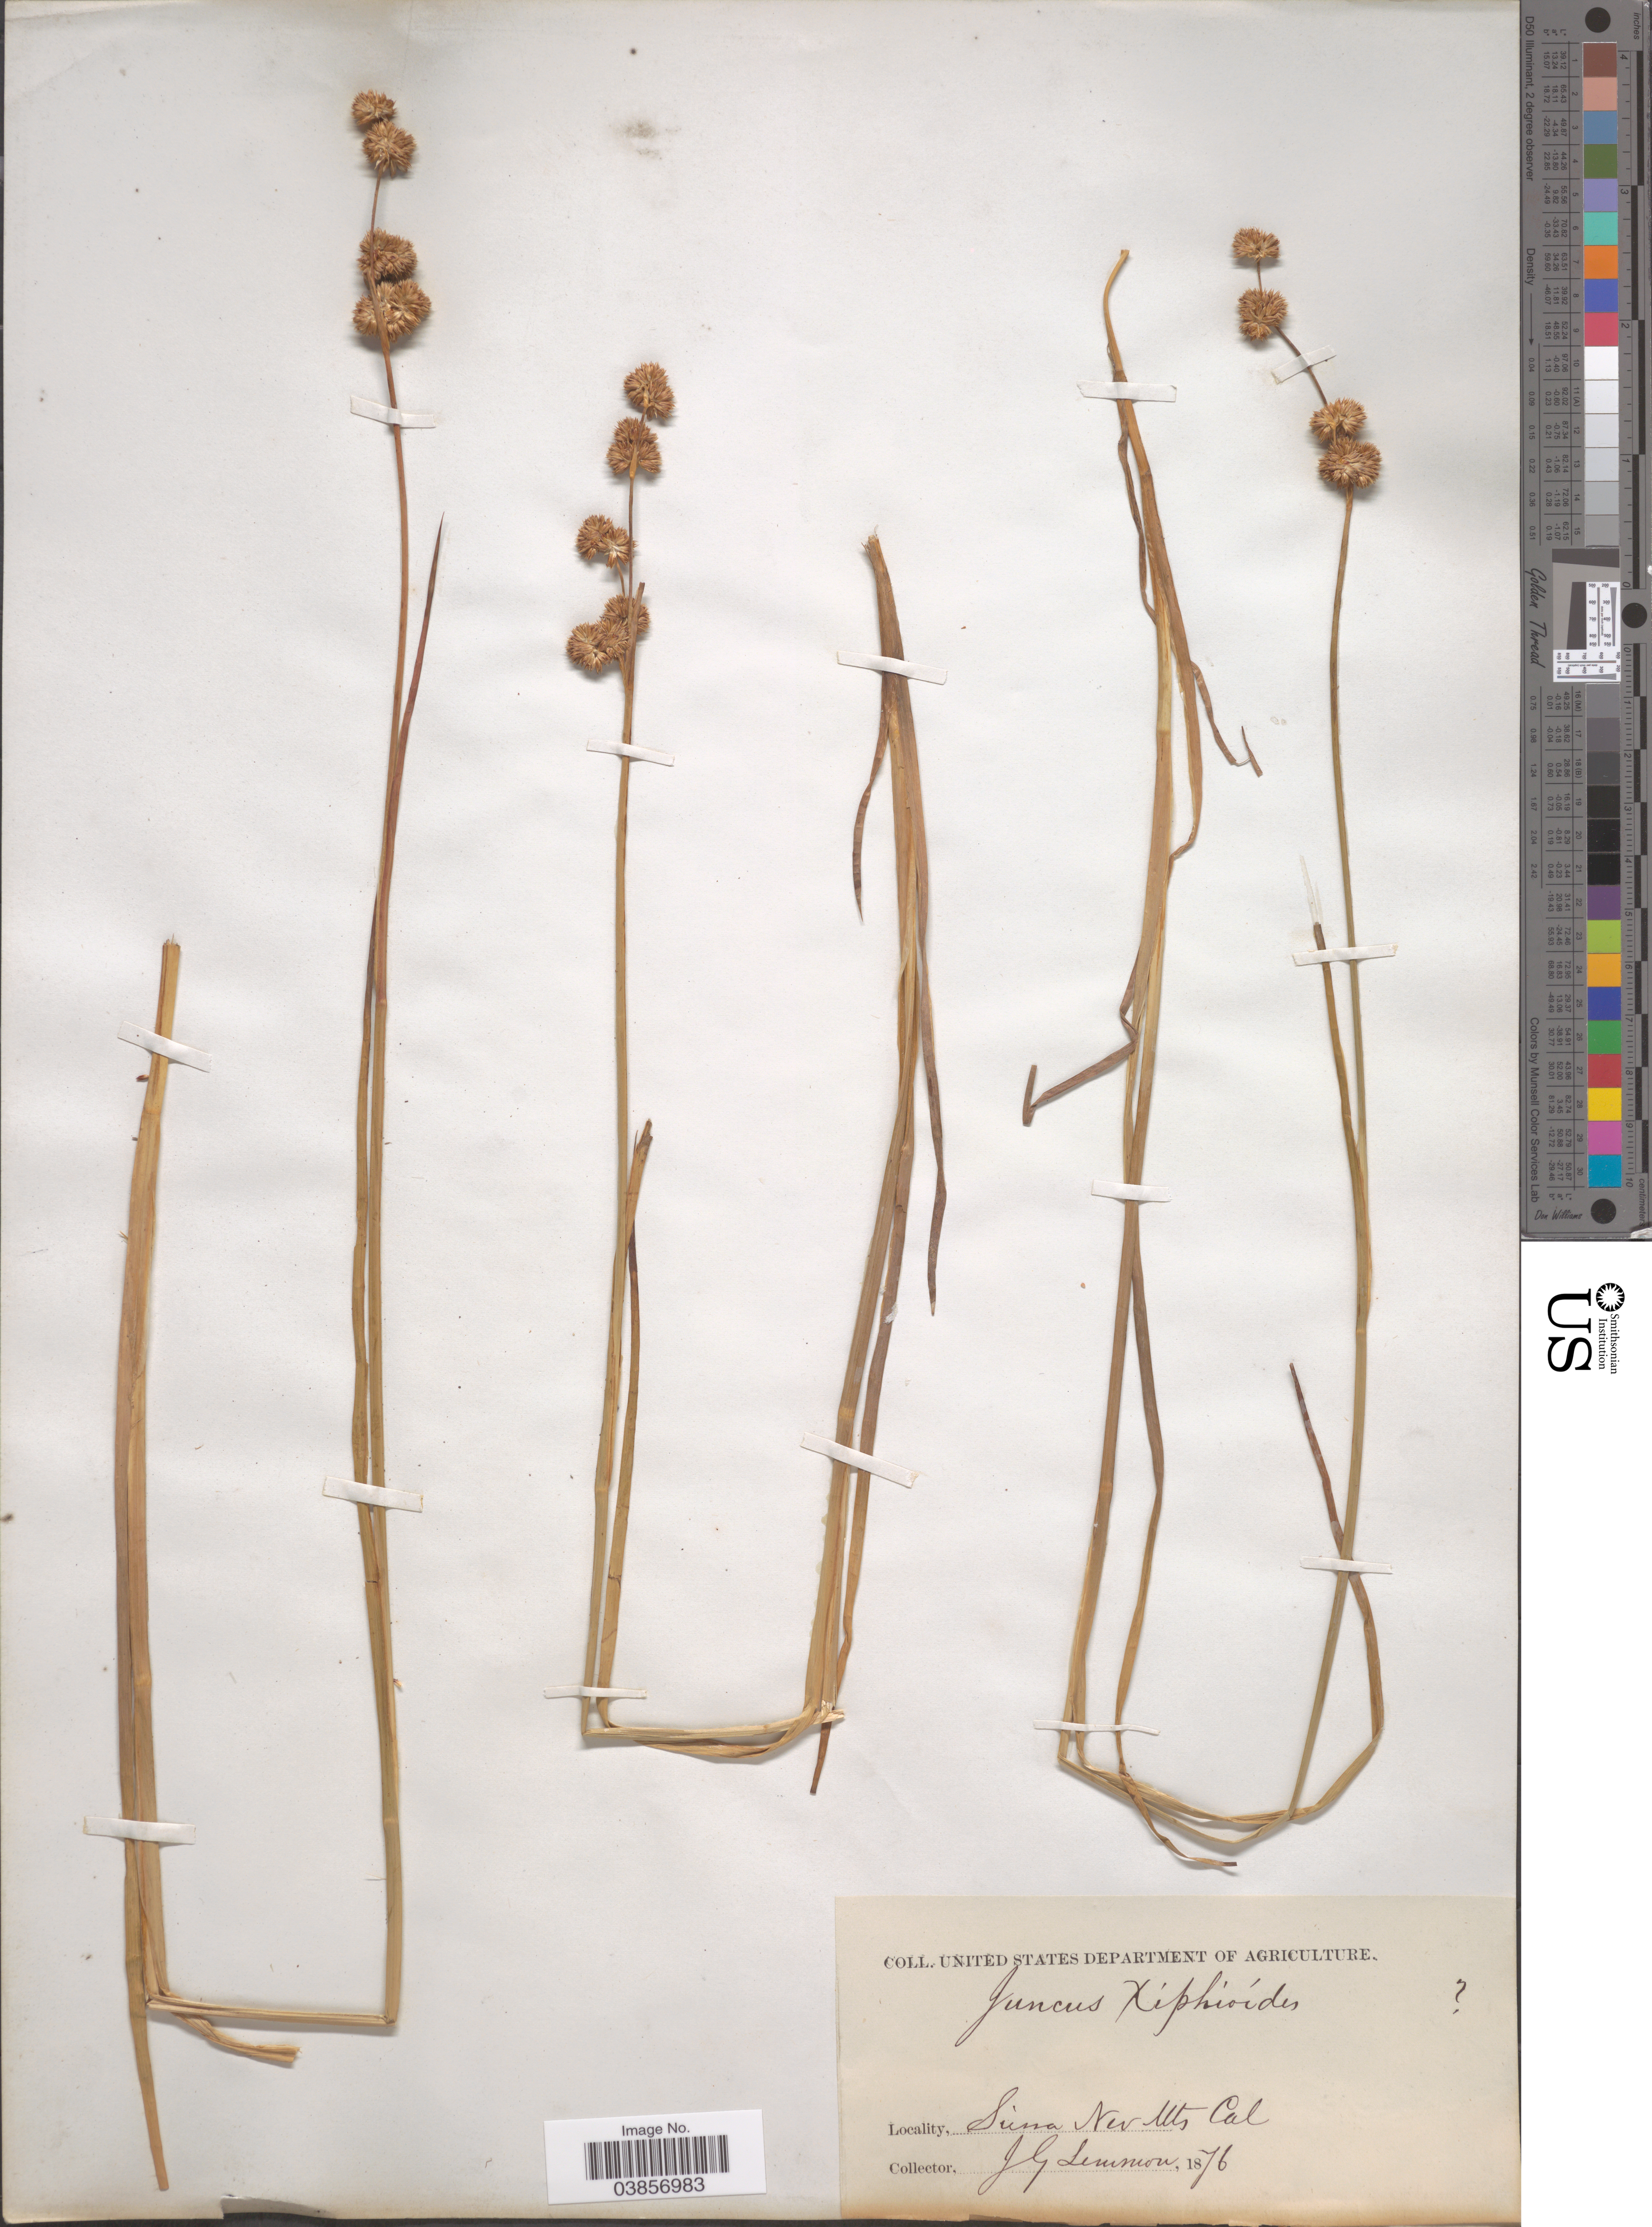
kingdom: Plantae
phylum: Tracheophyta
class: Liliopsida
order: Poales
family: Juncaceae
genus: Juncus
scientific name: Juncus saximontanus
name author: A. Nelson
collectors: J. Lemmon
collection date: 1876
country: United States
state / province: California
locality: Sierra Nev Mts.